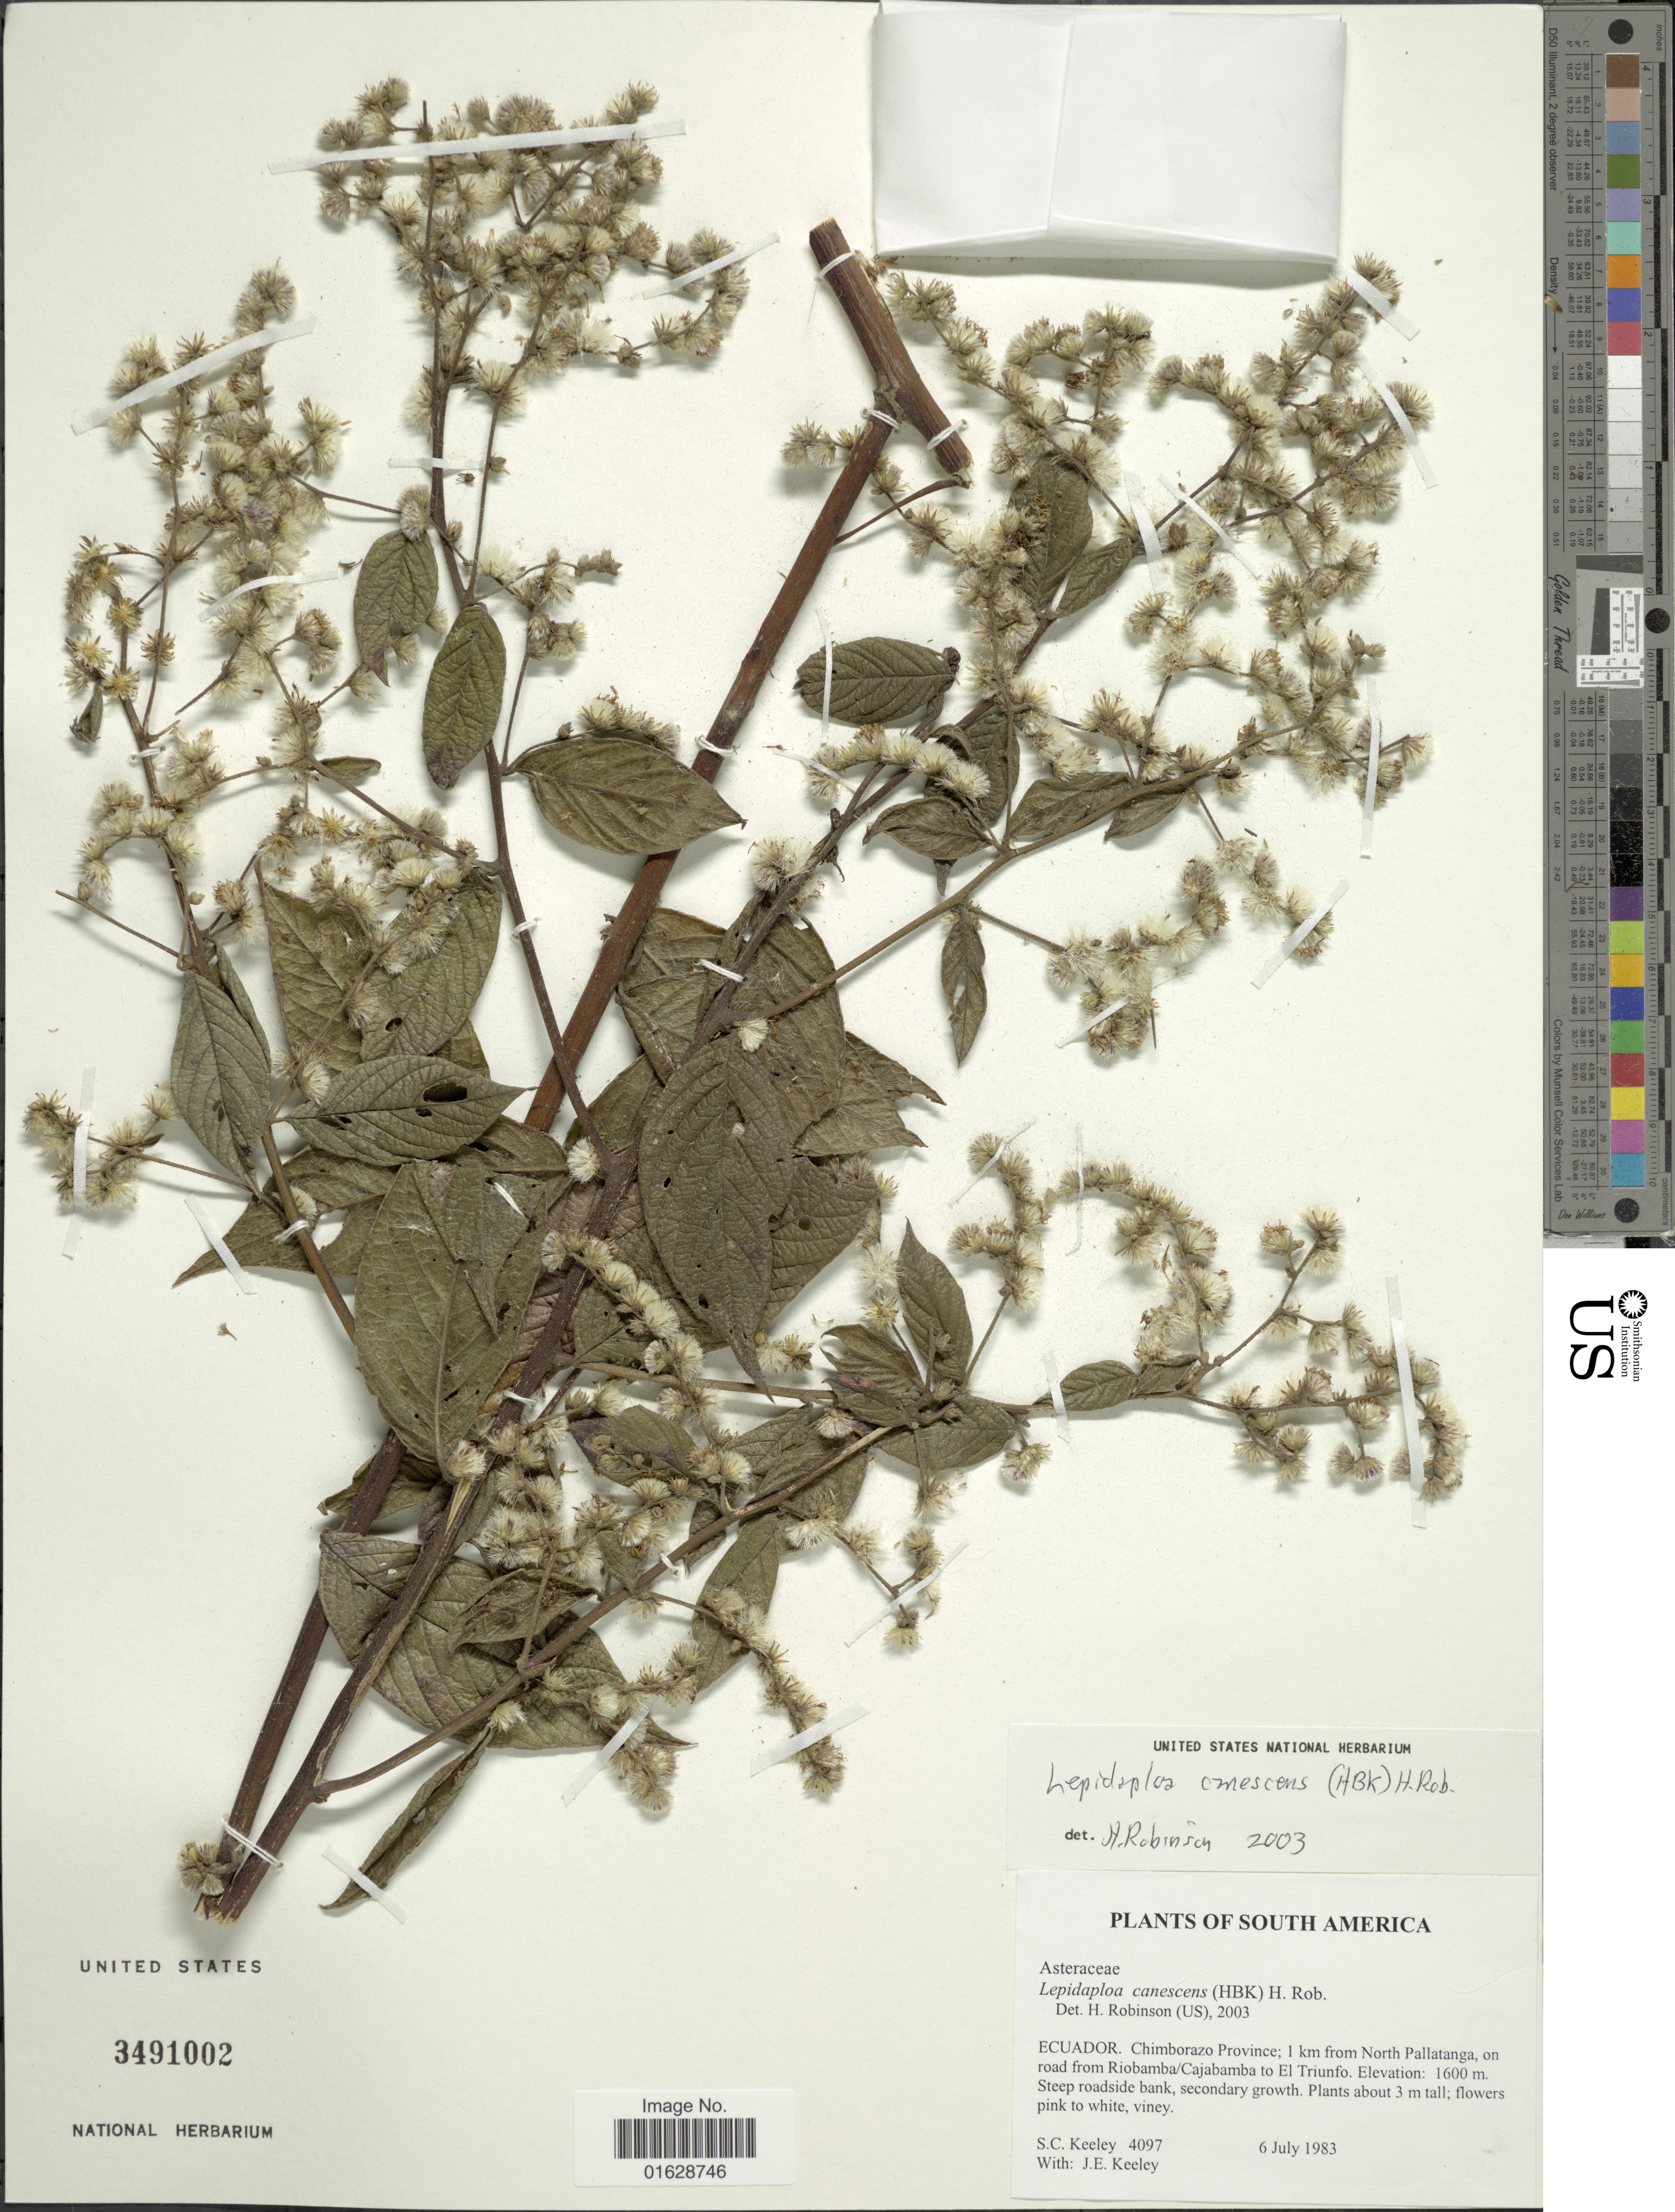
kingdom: Plantae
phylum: Tracheophyta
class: Magnoliopsida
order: Asterales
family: Asteraceae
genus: Lepidaploa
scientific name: Lepidaploa canescens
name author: (Kunth) H. Rob.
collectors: S. C. Keeley & J. E. Keeley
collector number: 4097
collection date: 1983-07-06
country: Ecuador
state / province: Chimborazo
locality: Chimborazo Province; 1 km from North Pallatanga, on road from Riobamba/Cajabamba to El Triunfo.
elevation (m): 1600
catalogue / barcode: US 3491002